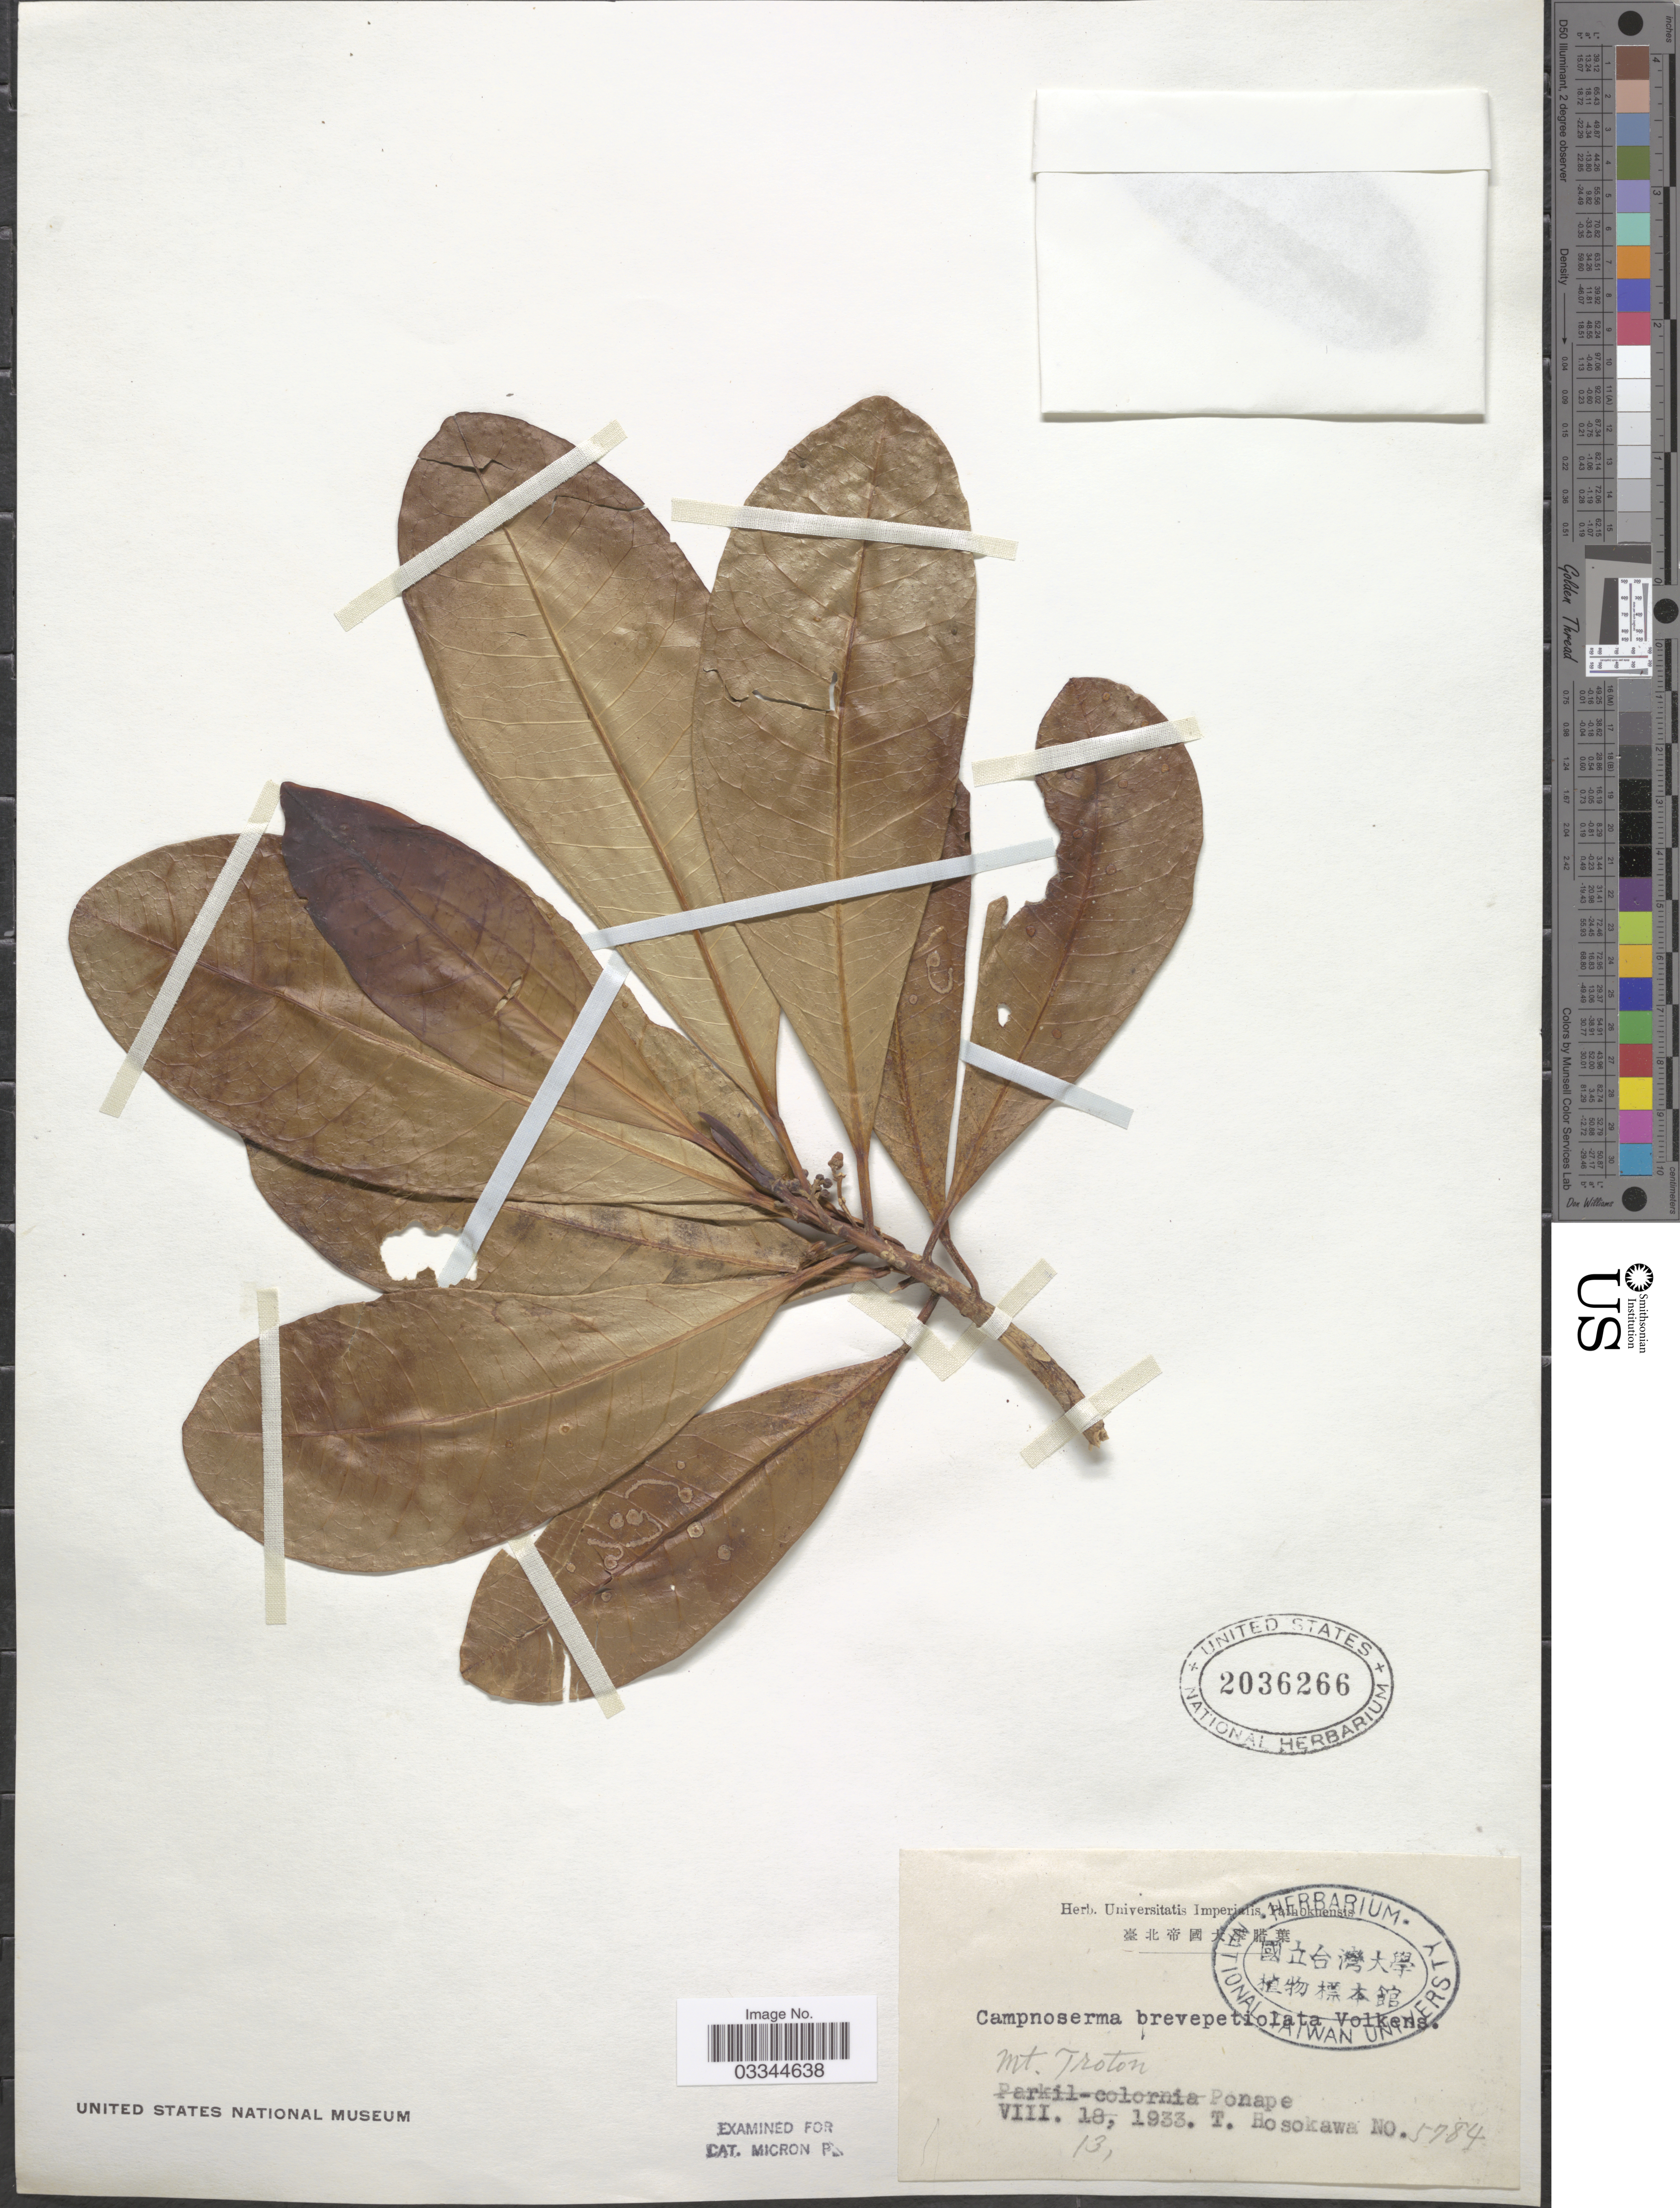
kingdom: Plantae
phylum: Tracheophyta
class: Magnoliopsida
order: Sapindales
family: Anacardiaceae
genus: Campnosperma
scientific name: Campnosperma brevipetiolatum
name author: Volk.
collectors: T. Hosokawa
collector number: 5784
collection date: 1933-08-13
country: Micronesia, Federated States of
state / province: Pohnpei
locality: Mt. Troton, Ponape.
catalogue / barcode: US 2036266